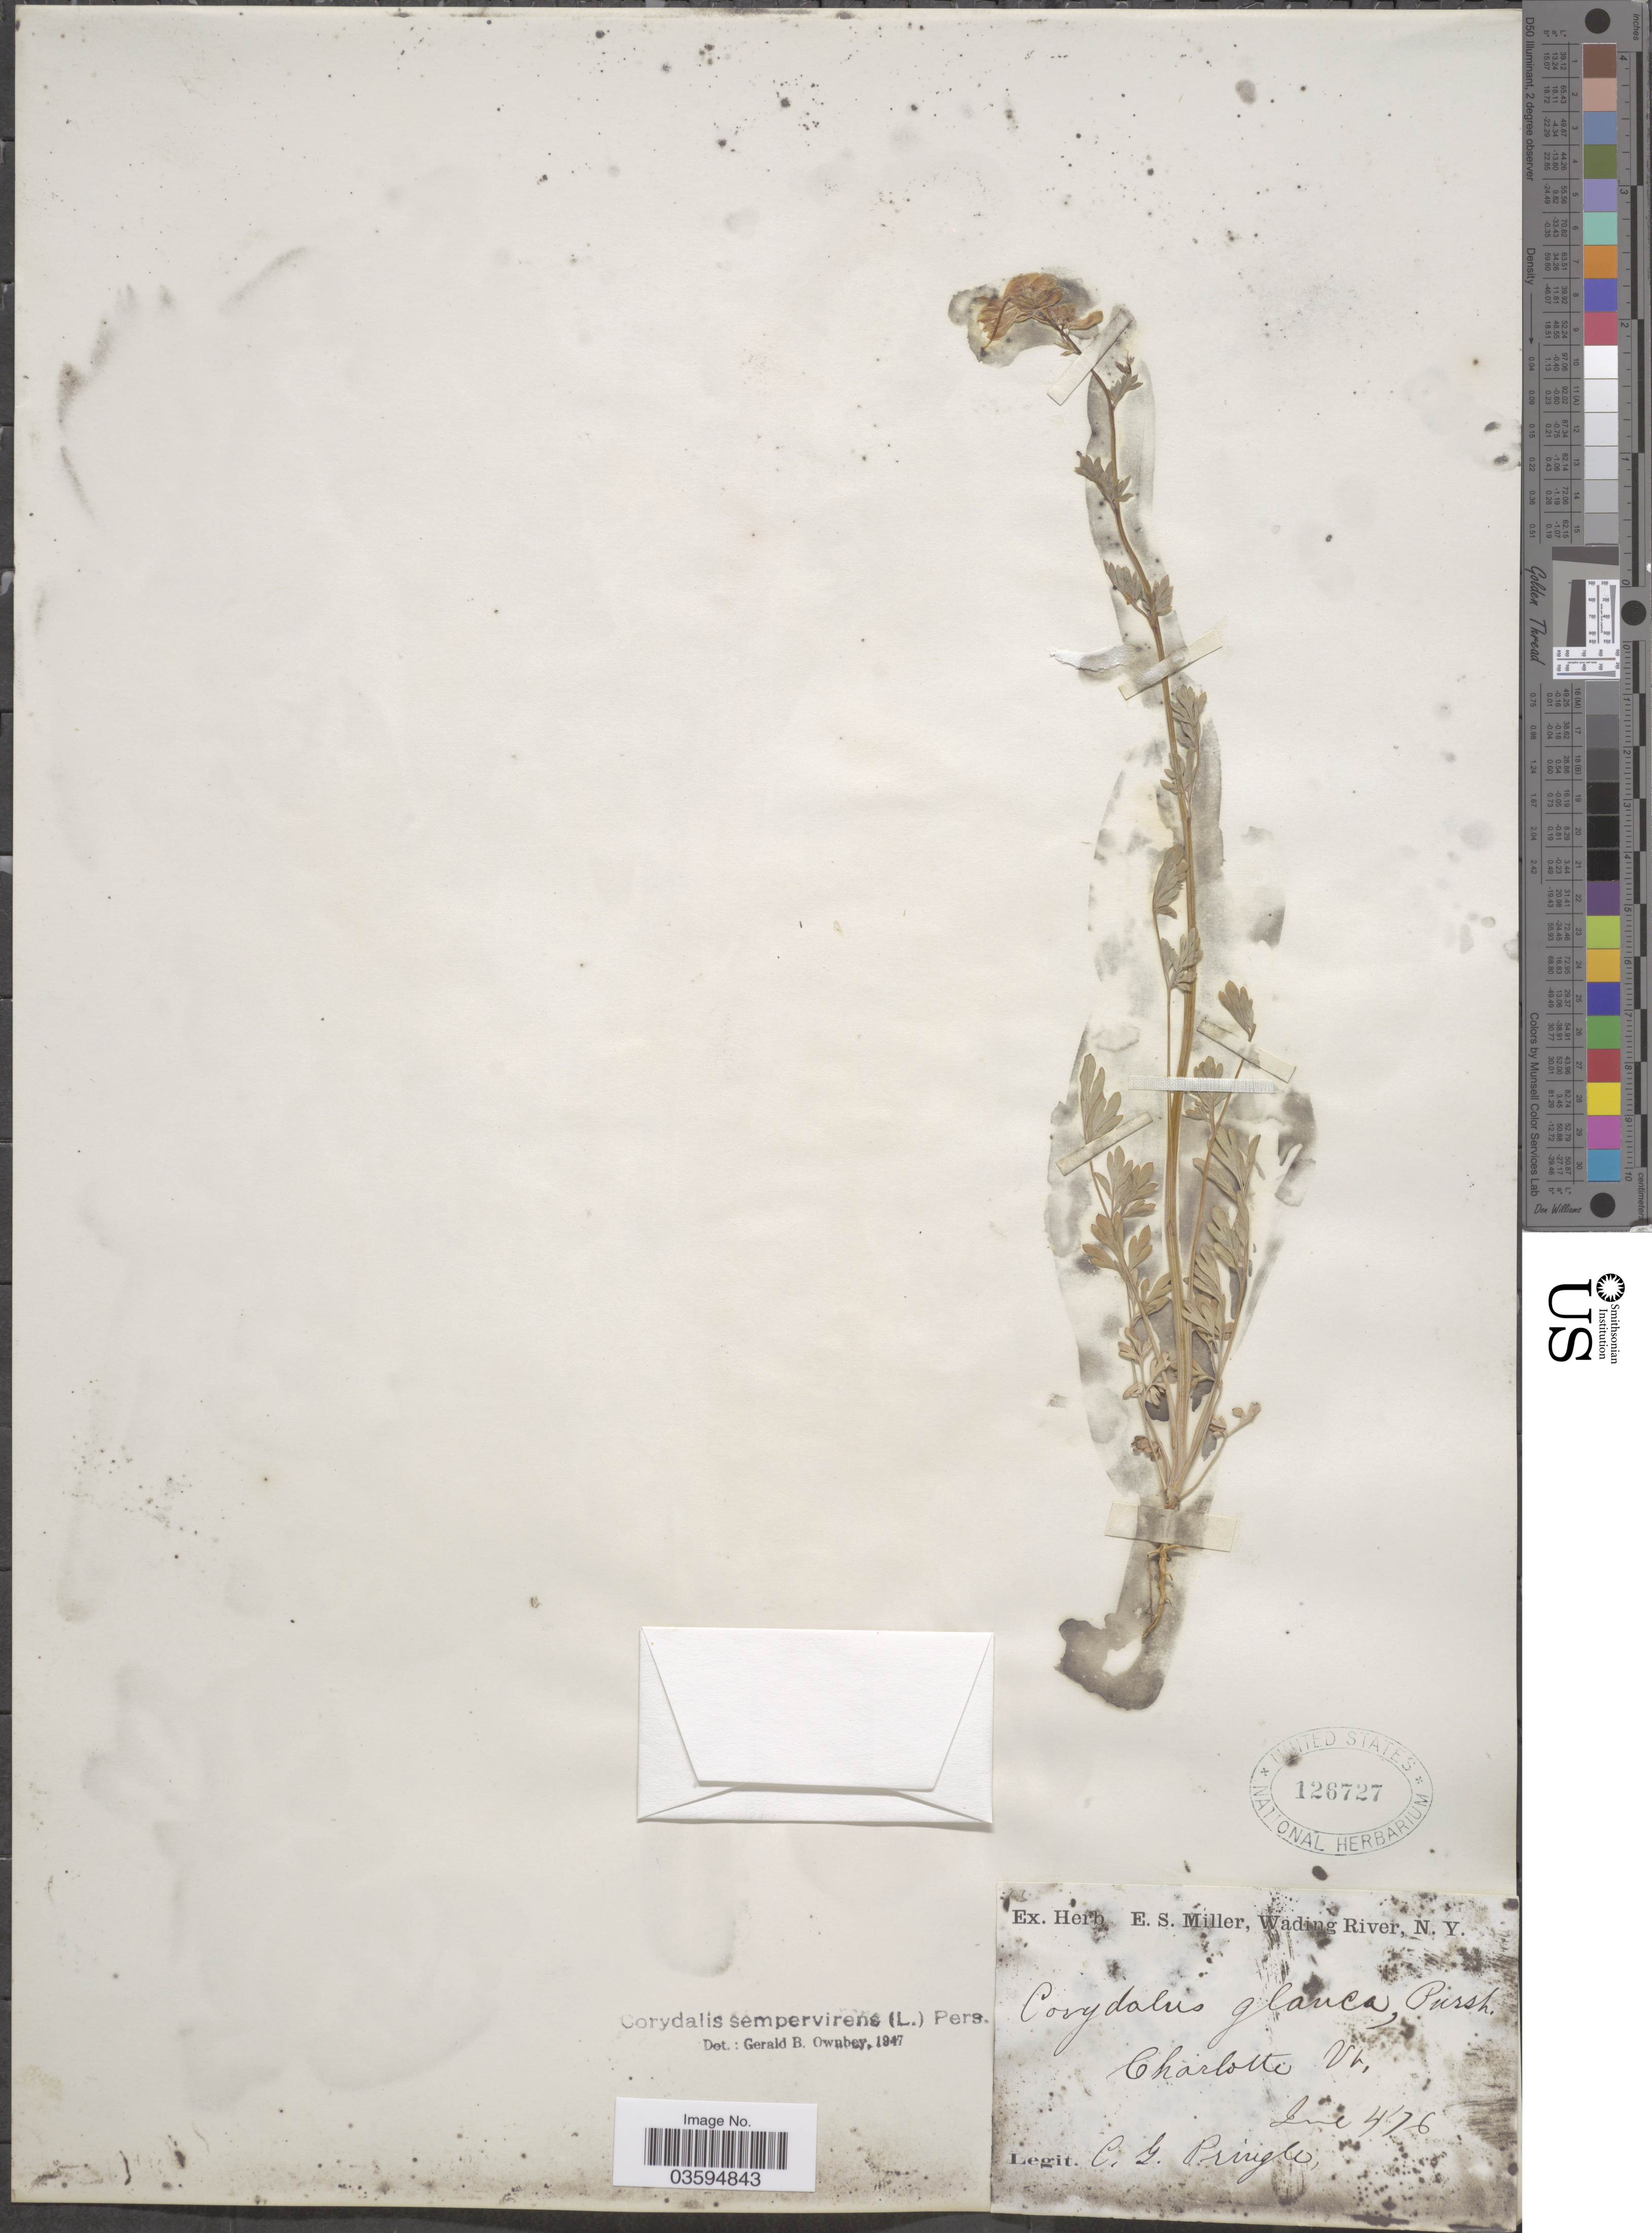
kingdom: Plantae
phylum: Tracheophyta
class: Magnoliopsida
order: Ranunculales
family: Papaveraceae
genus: Capnoides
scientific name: Capnoides sempervirens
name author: (L.) Borkh.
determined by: Strong, M. T., (US), Smithsonian Institution - National Museum of Natural History (UNITED STATES)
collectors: C. G. Pringle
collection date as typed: Transcribed d/m/y: 4/6/76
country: United States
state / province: Vermont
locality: Charlotte.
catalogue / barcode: US 126727